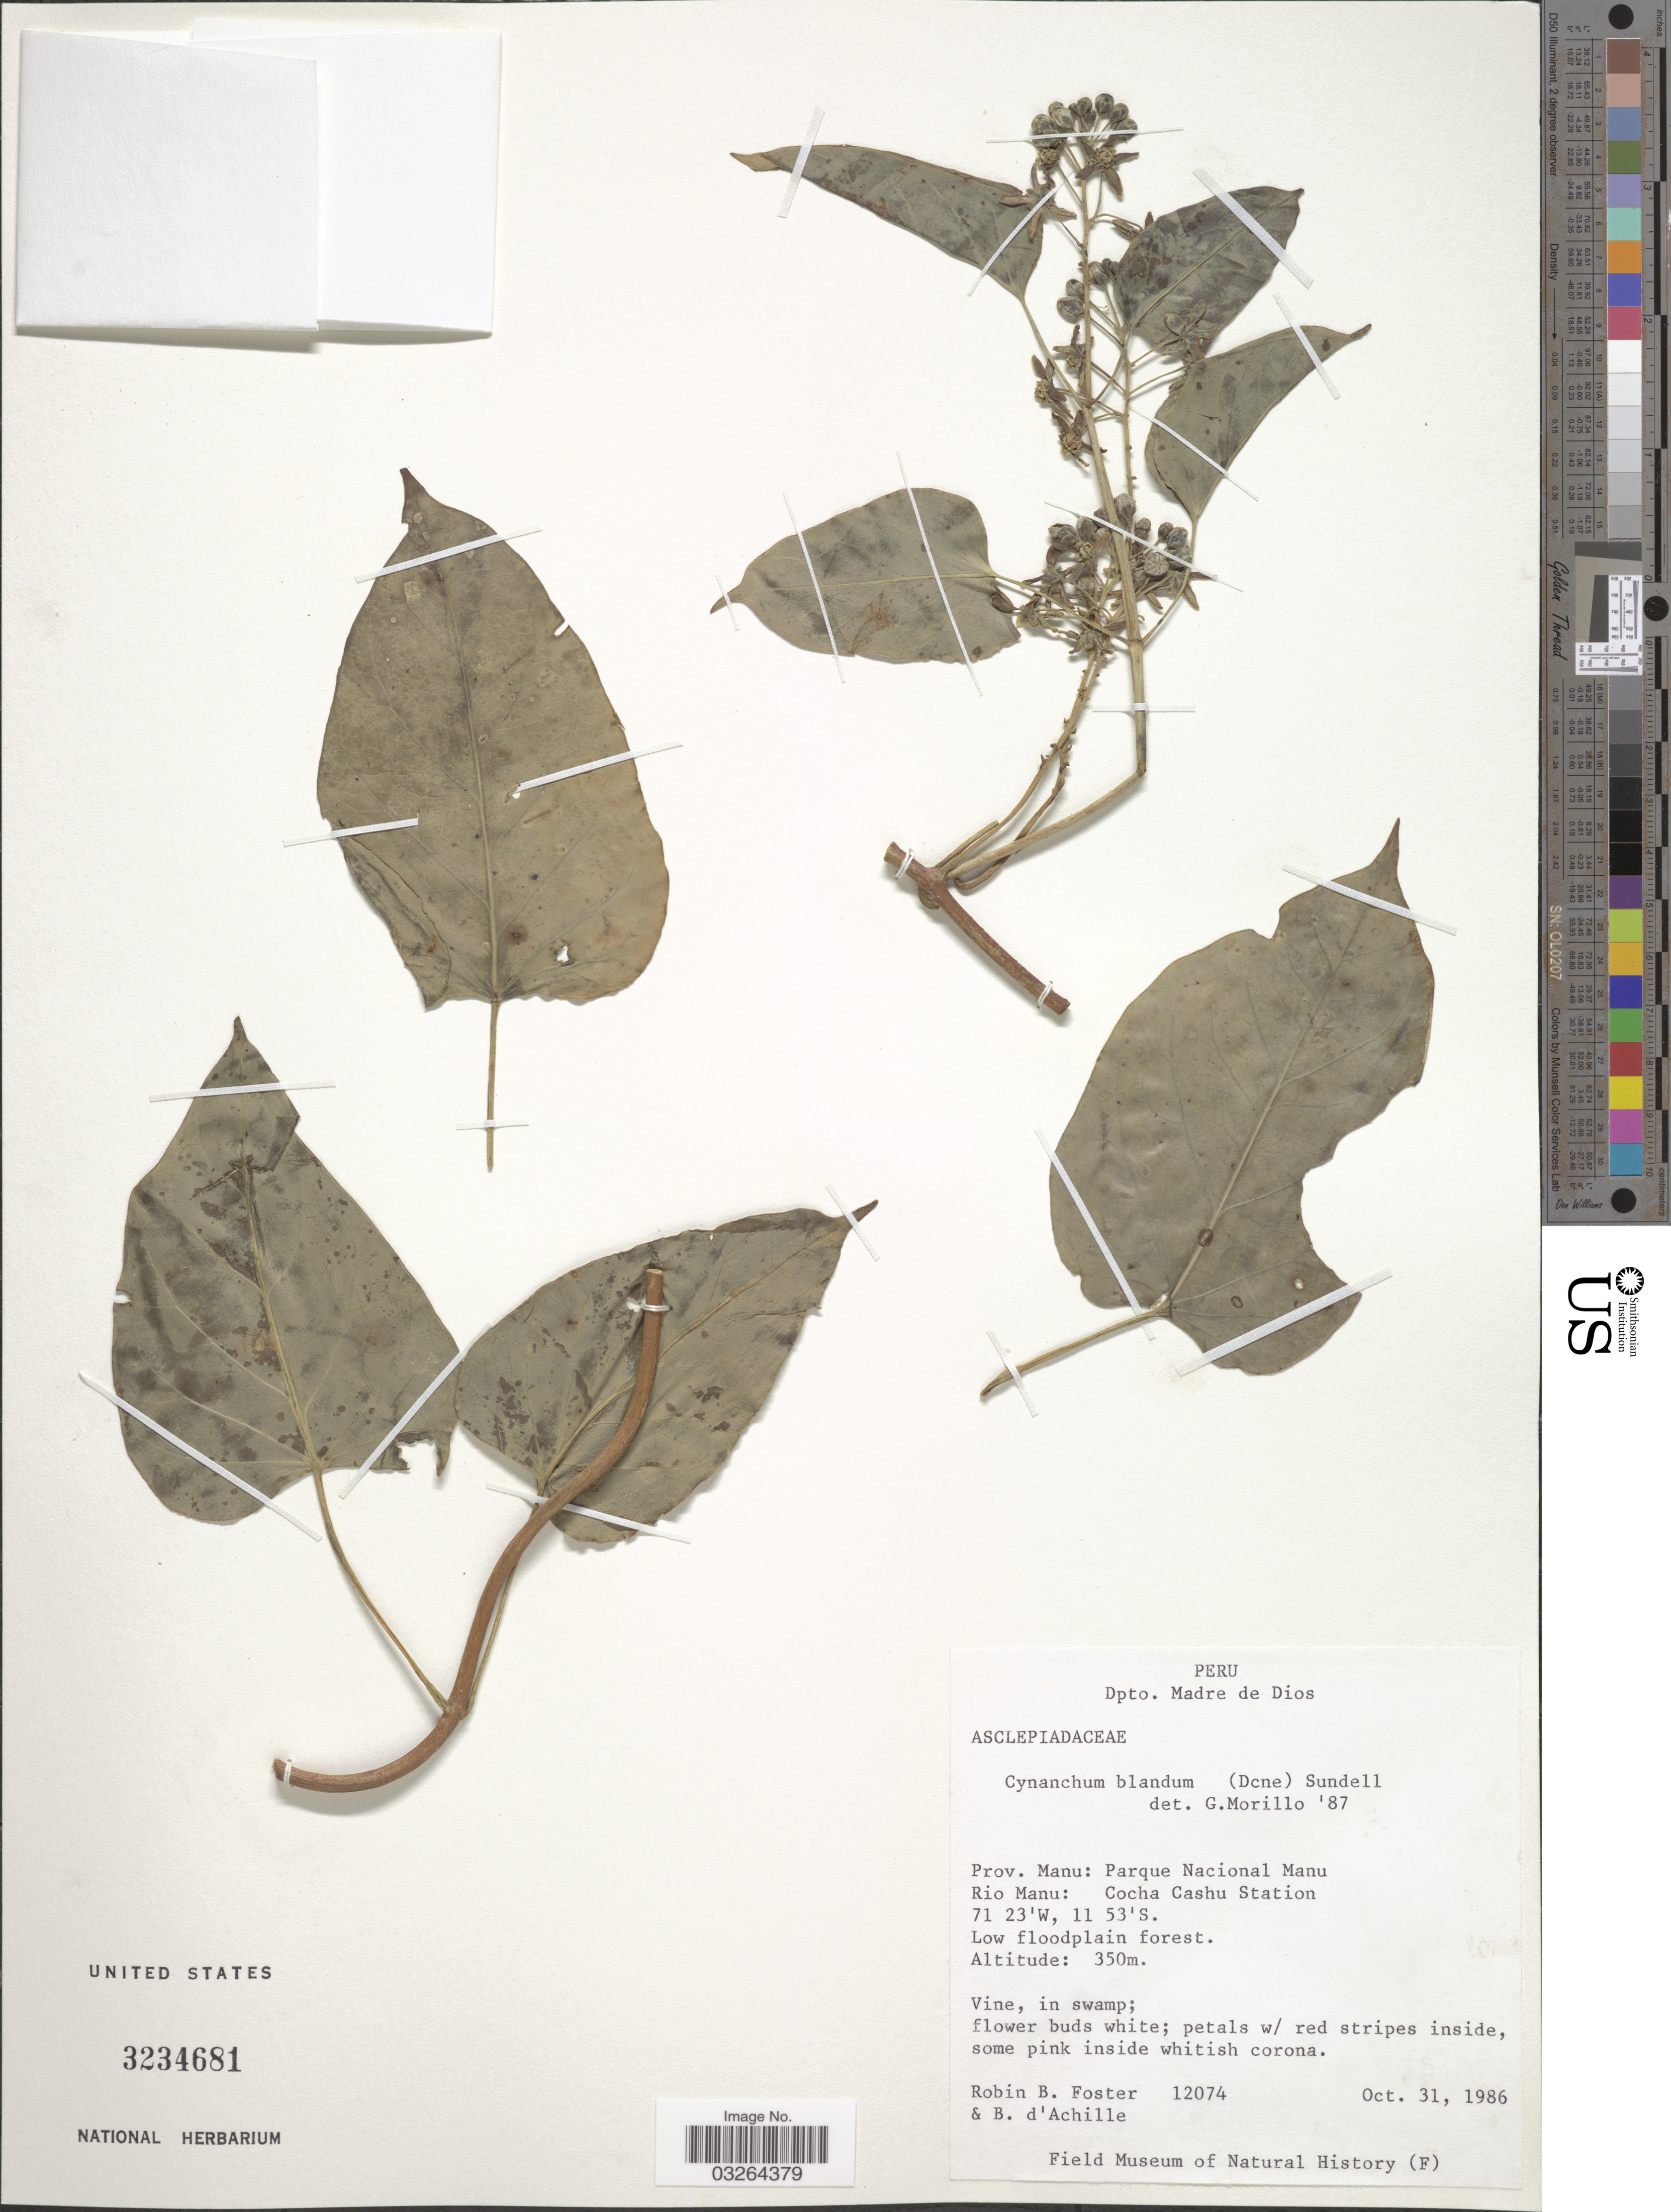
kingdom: Plantae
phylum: Tracheophyta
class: Magnoliopsida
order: Gentianales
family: Apocynaceae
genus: Cynanchum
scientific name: Cynanchum blandum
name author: (Decne.) Sundell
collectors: R. B. Foster & B. d'Achille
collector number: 12074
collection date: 1986-10-31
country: Peru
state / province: Madre de Dios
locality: Dpto. Madre de Dios. Prov. Manu: Parque Nacional Manu. Rio Manu: Cocha Cashu Station.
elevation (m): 350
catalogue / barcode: US 3234681